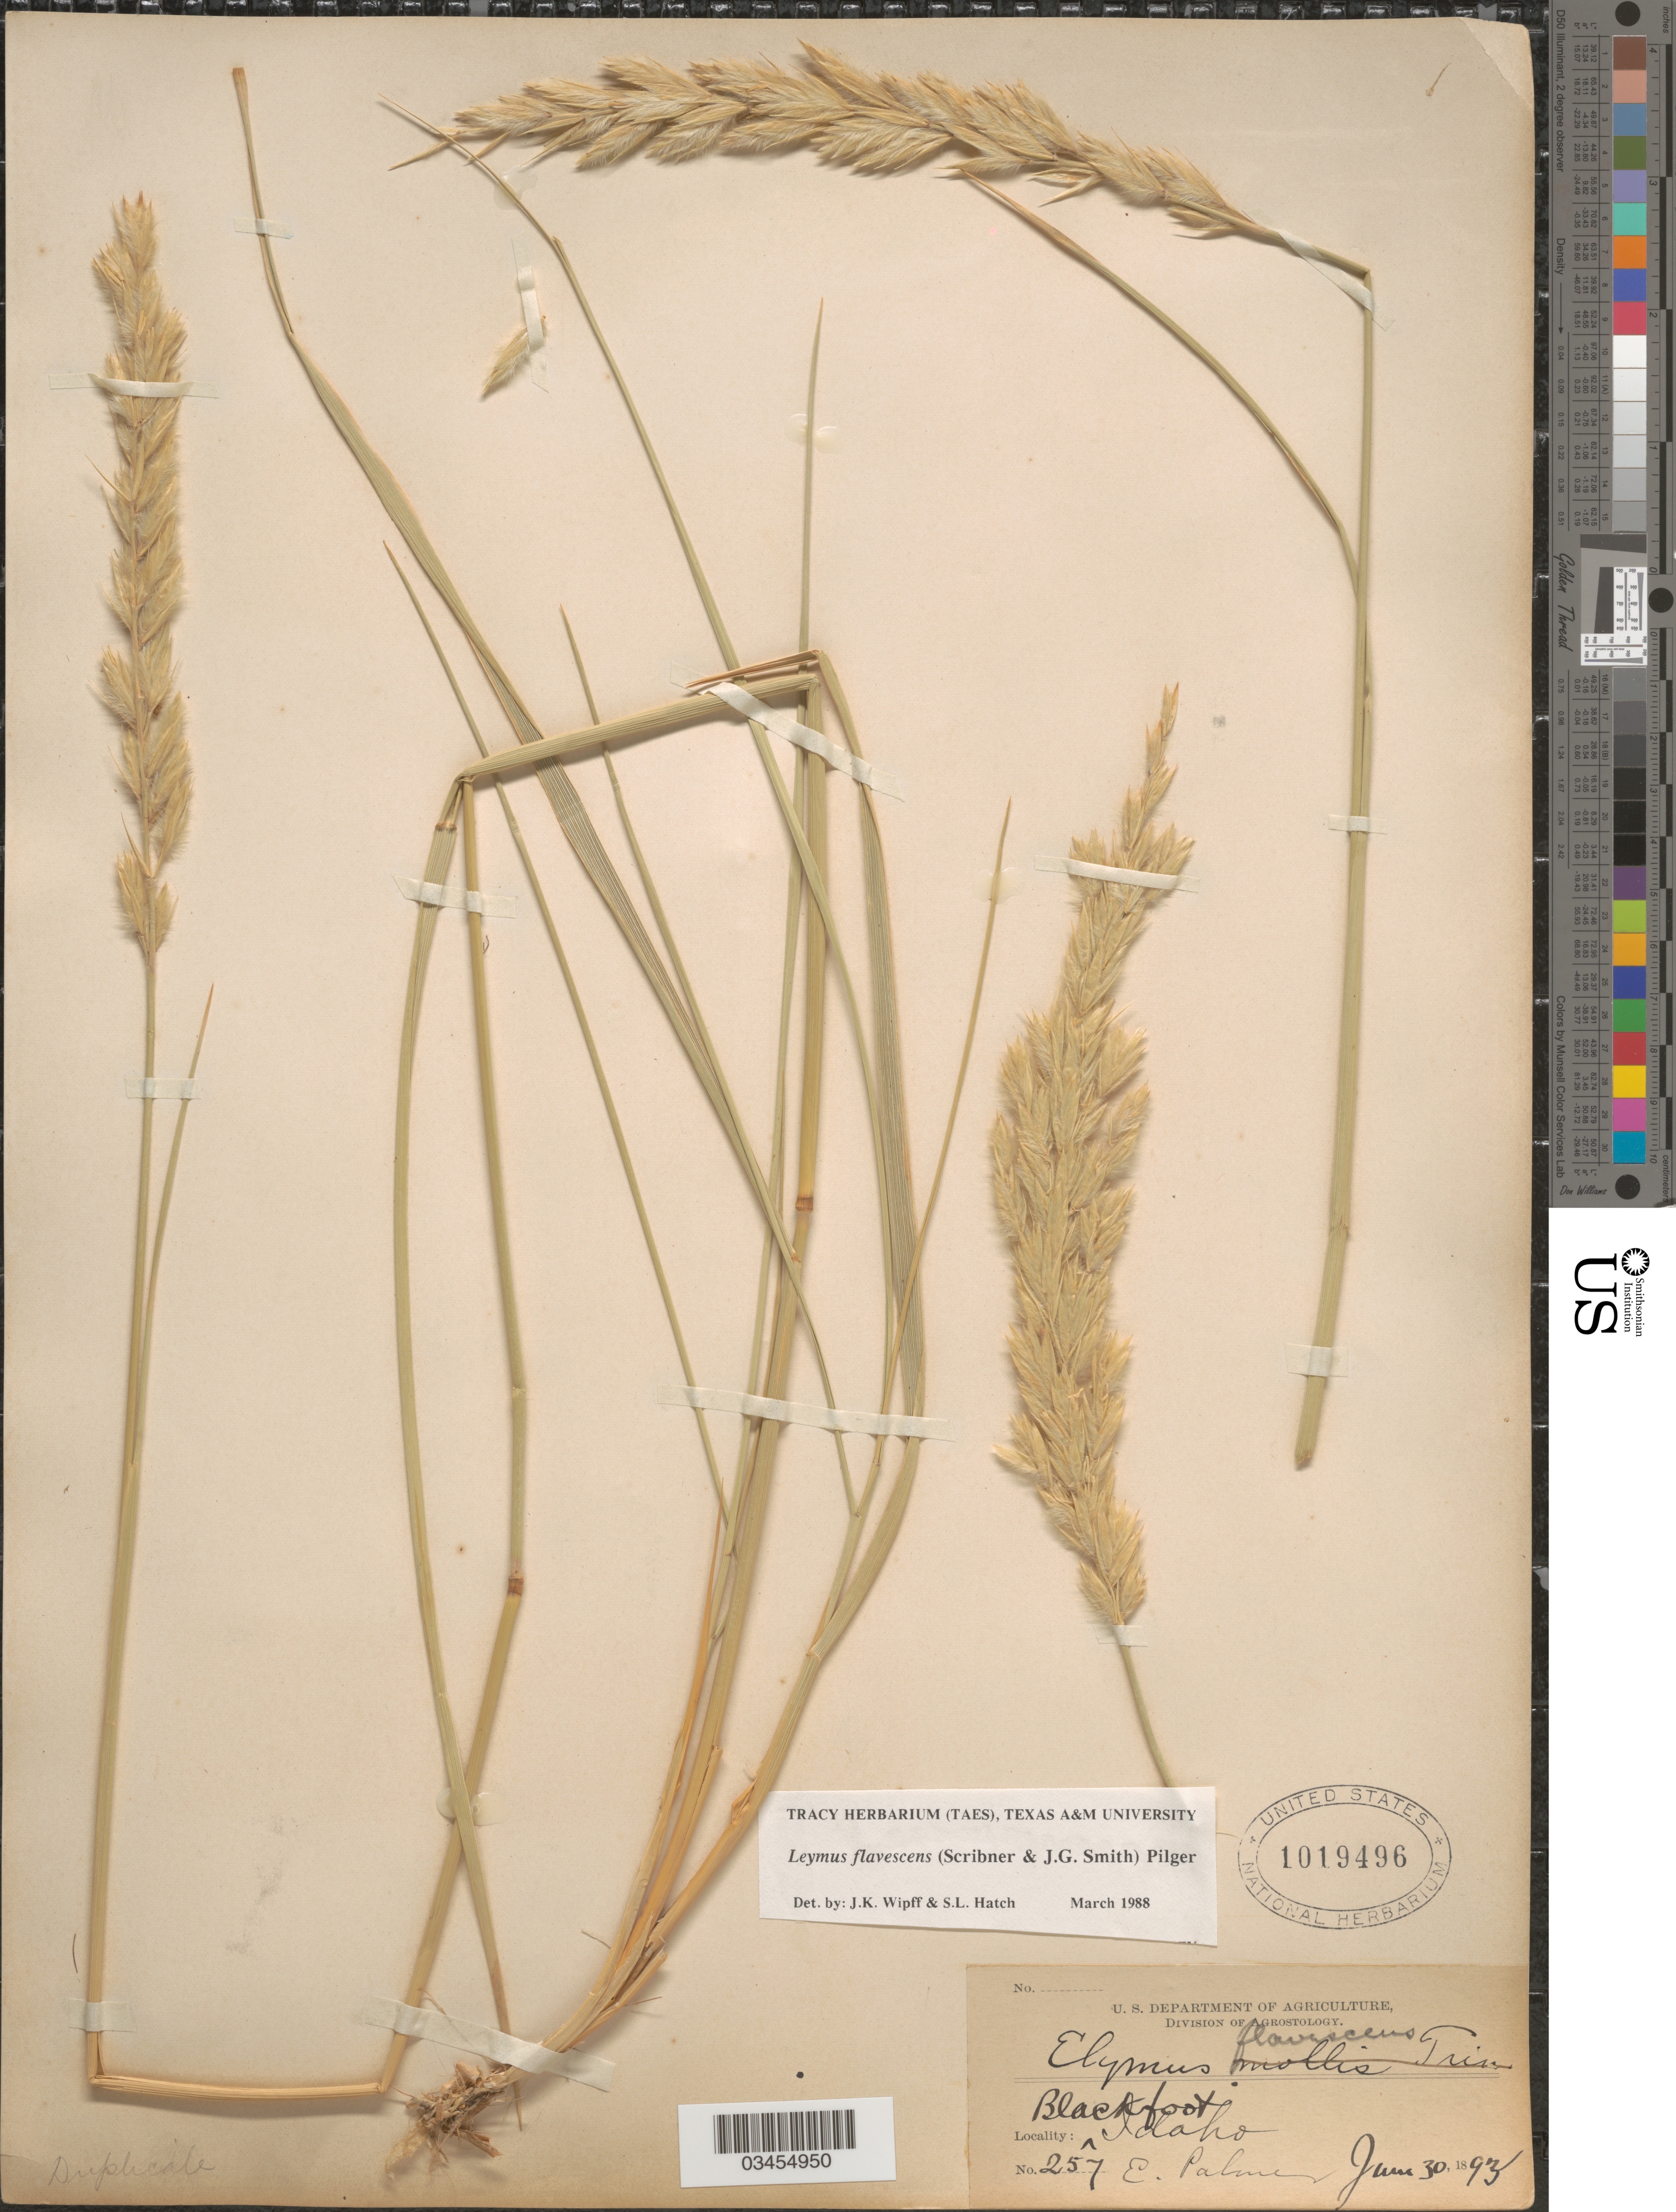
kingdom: Plantae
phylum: Tracheophyta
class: Liliopsida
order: Poales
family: Poaceae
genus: Leymus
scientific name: Leymus flavescens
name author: (Scribn. & J.G. Sm.) Pilg.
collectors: E. Palmer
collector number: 257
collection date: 1893-06-30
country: United States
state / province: Idaho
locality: Blackfoot.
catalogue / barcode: US 1019496